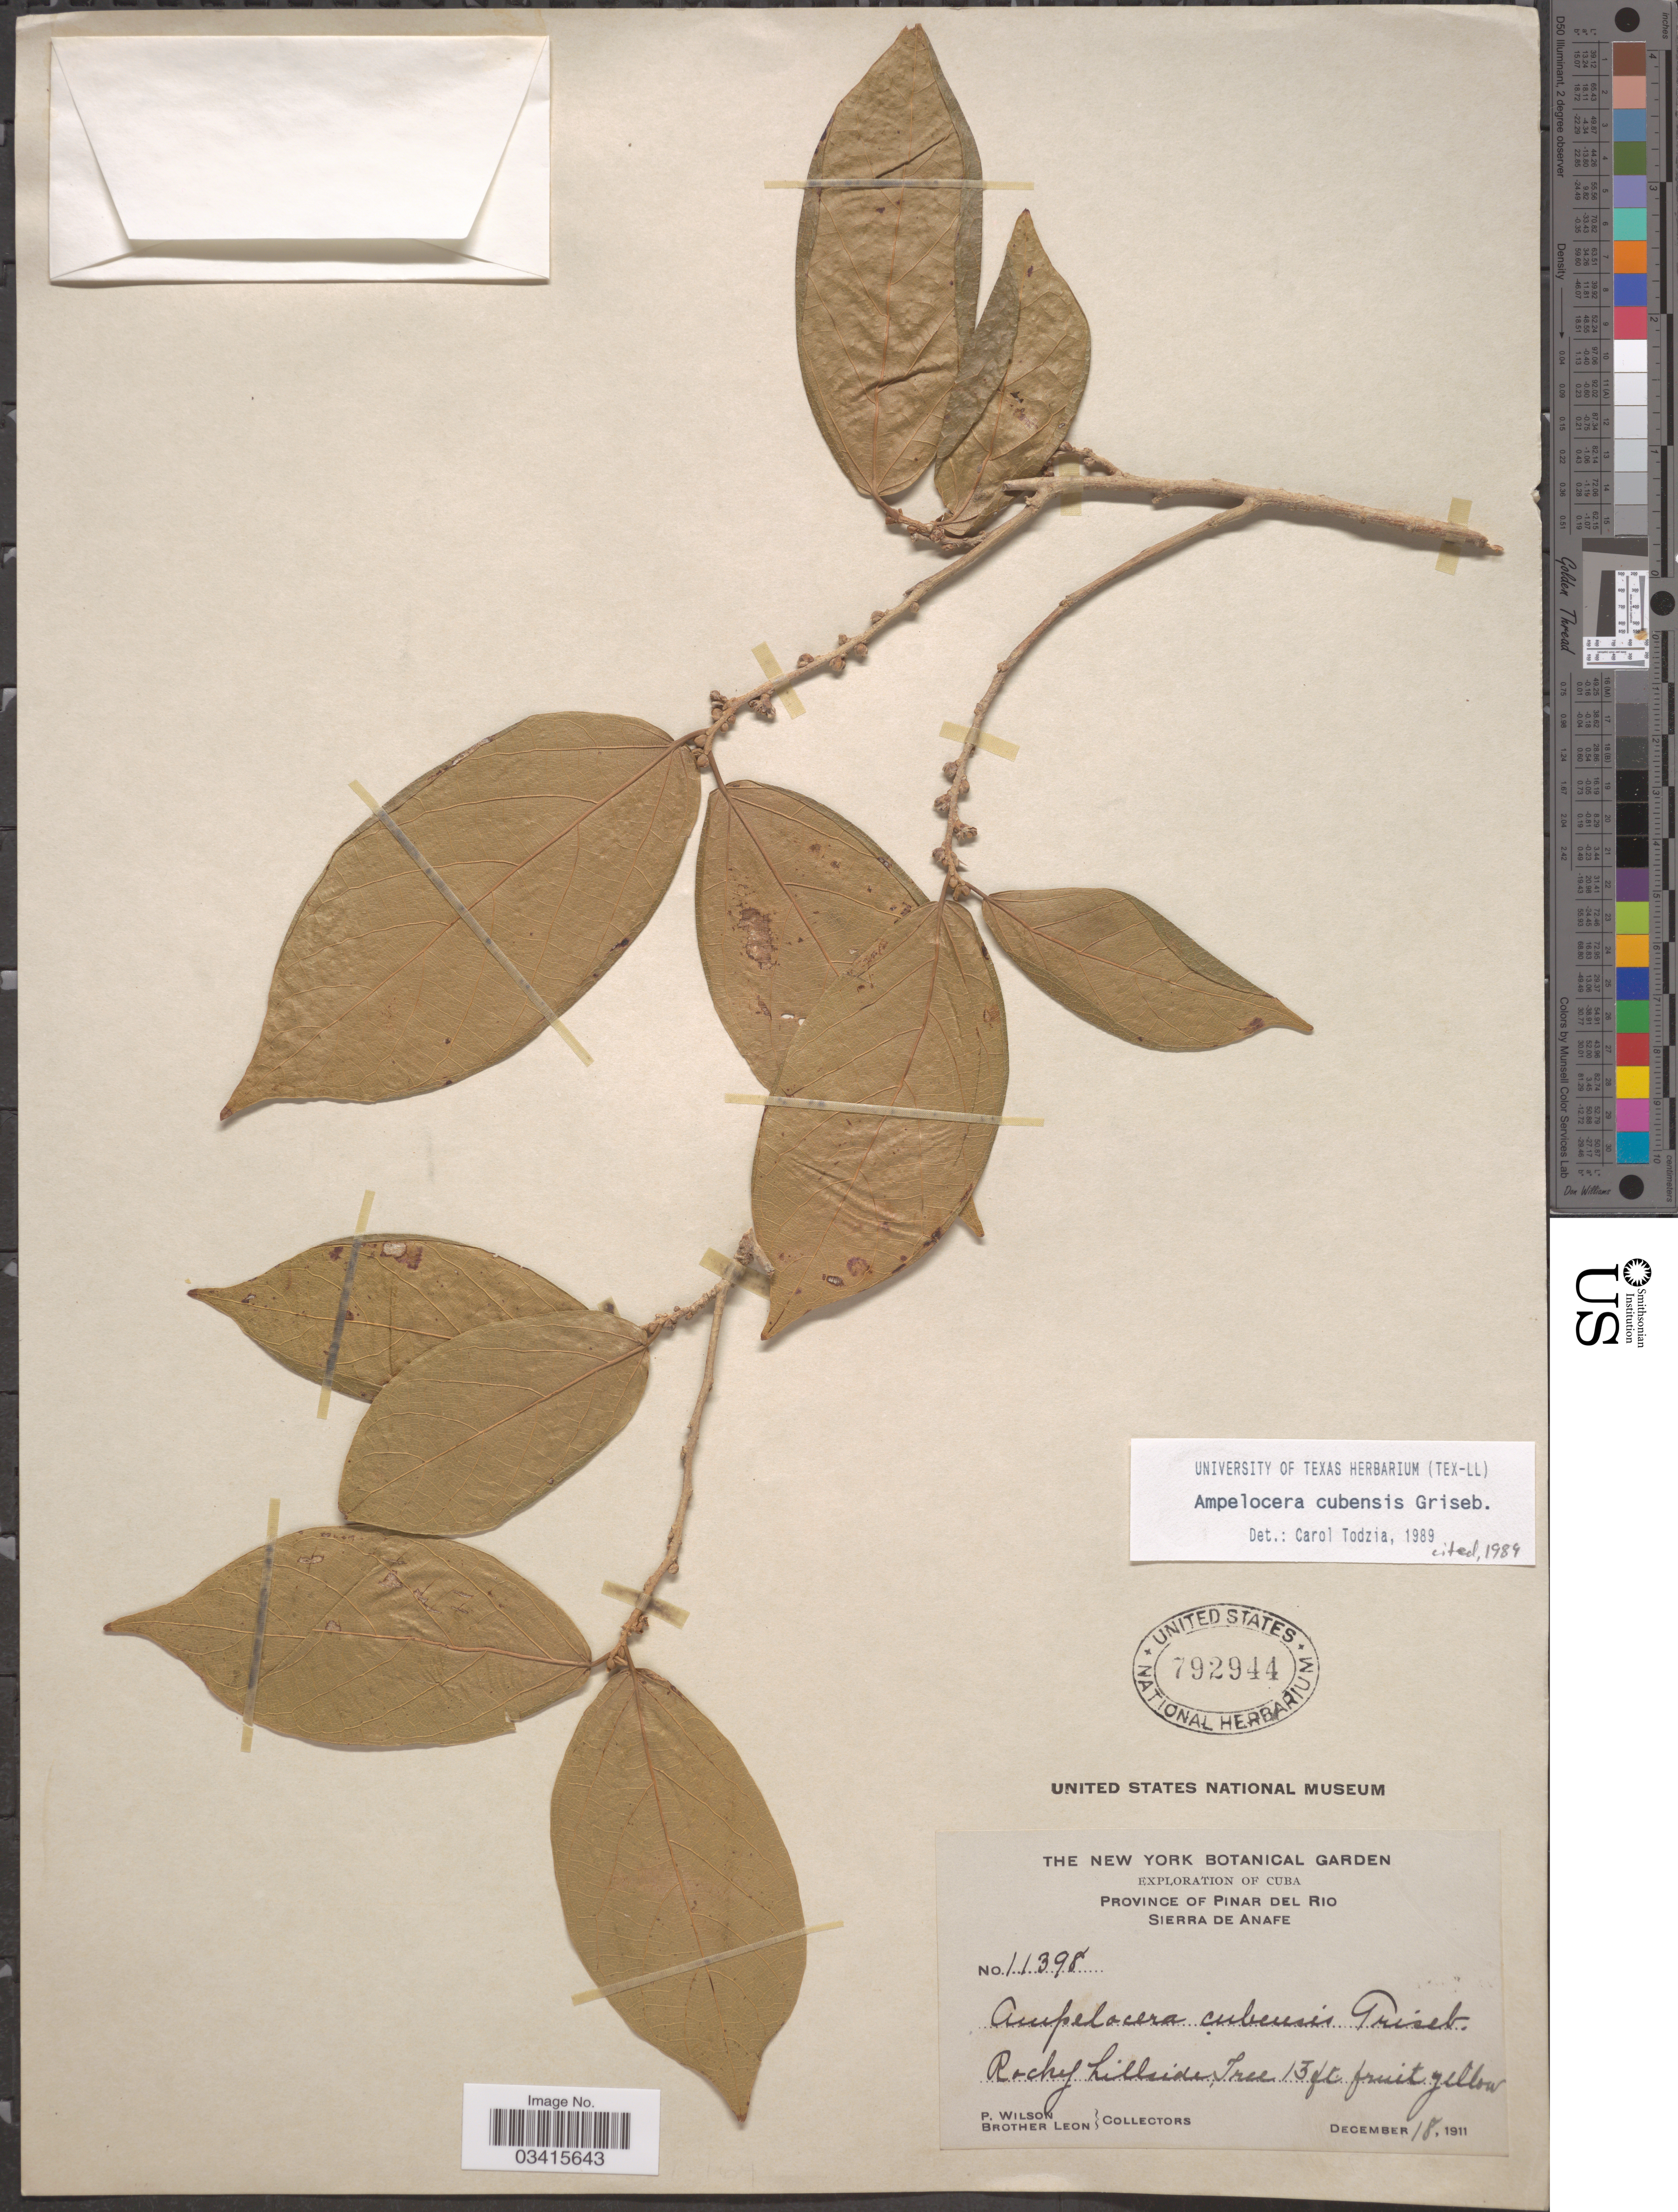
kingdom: Plantae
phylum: Tracheophyta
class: Magnoliopsida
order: Rosales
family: Cannabaceae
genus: Ampelocera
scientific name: Ampelocera cubensis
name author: Griseb.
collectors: P. Wilson & Bro. León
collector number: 11398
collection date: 1911-12-18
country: Cuba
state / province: Pinar del Río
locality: Sierra de Anafe. Rochef hillside.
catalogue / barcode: US 792944